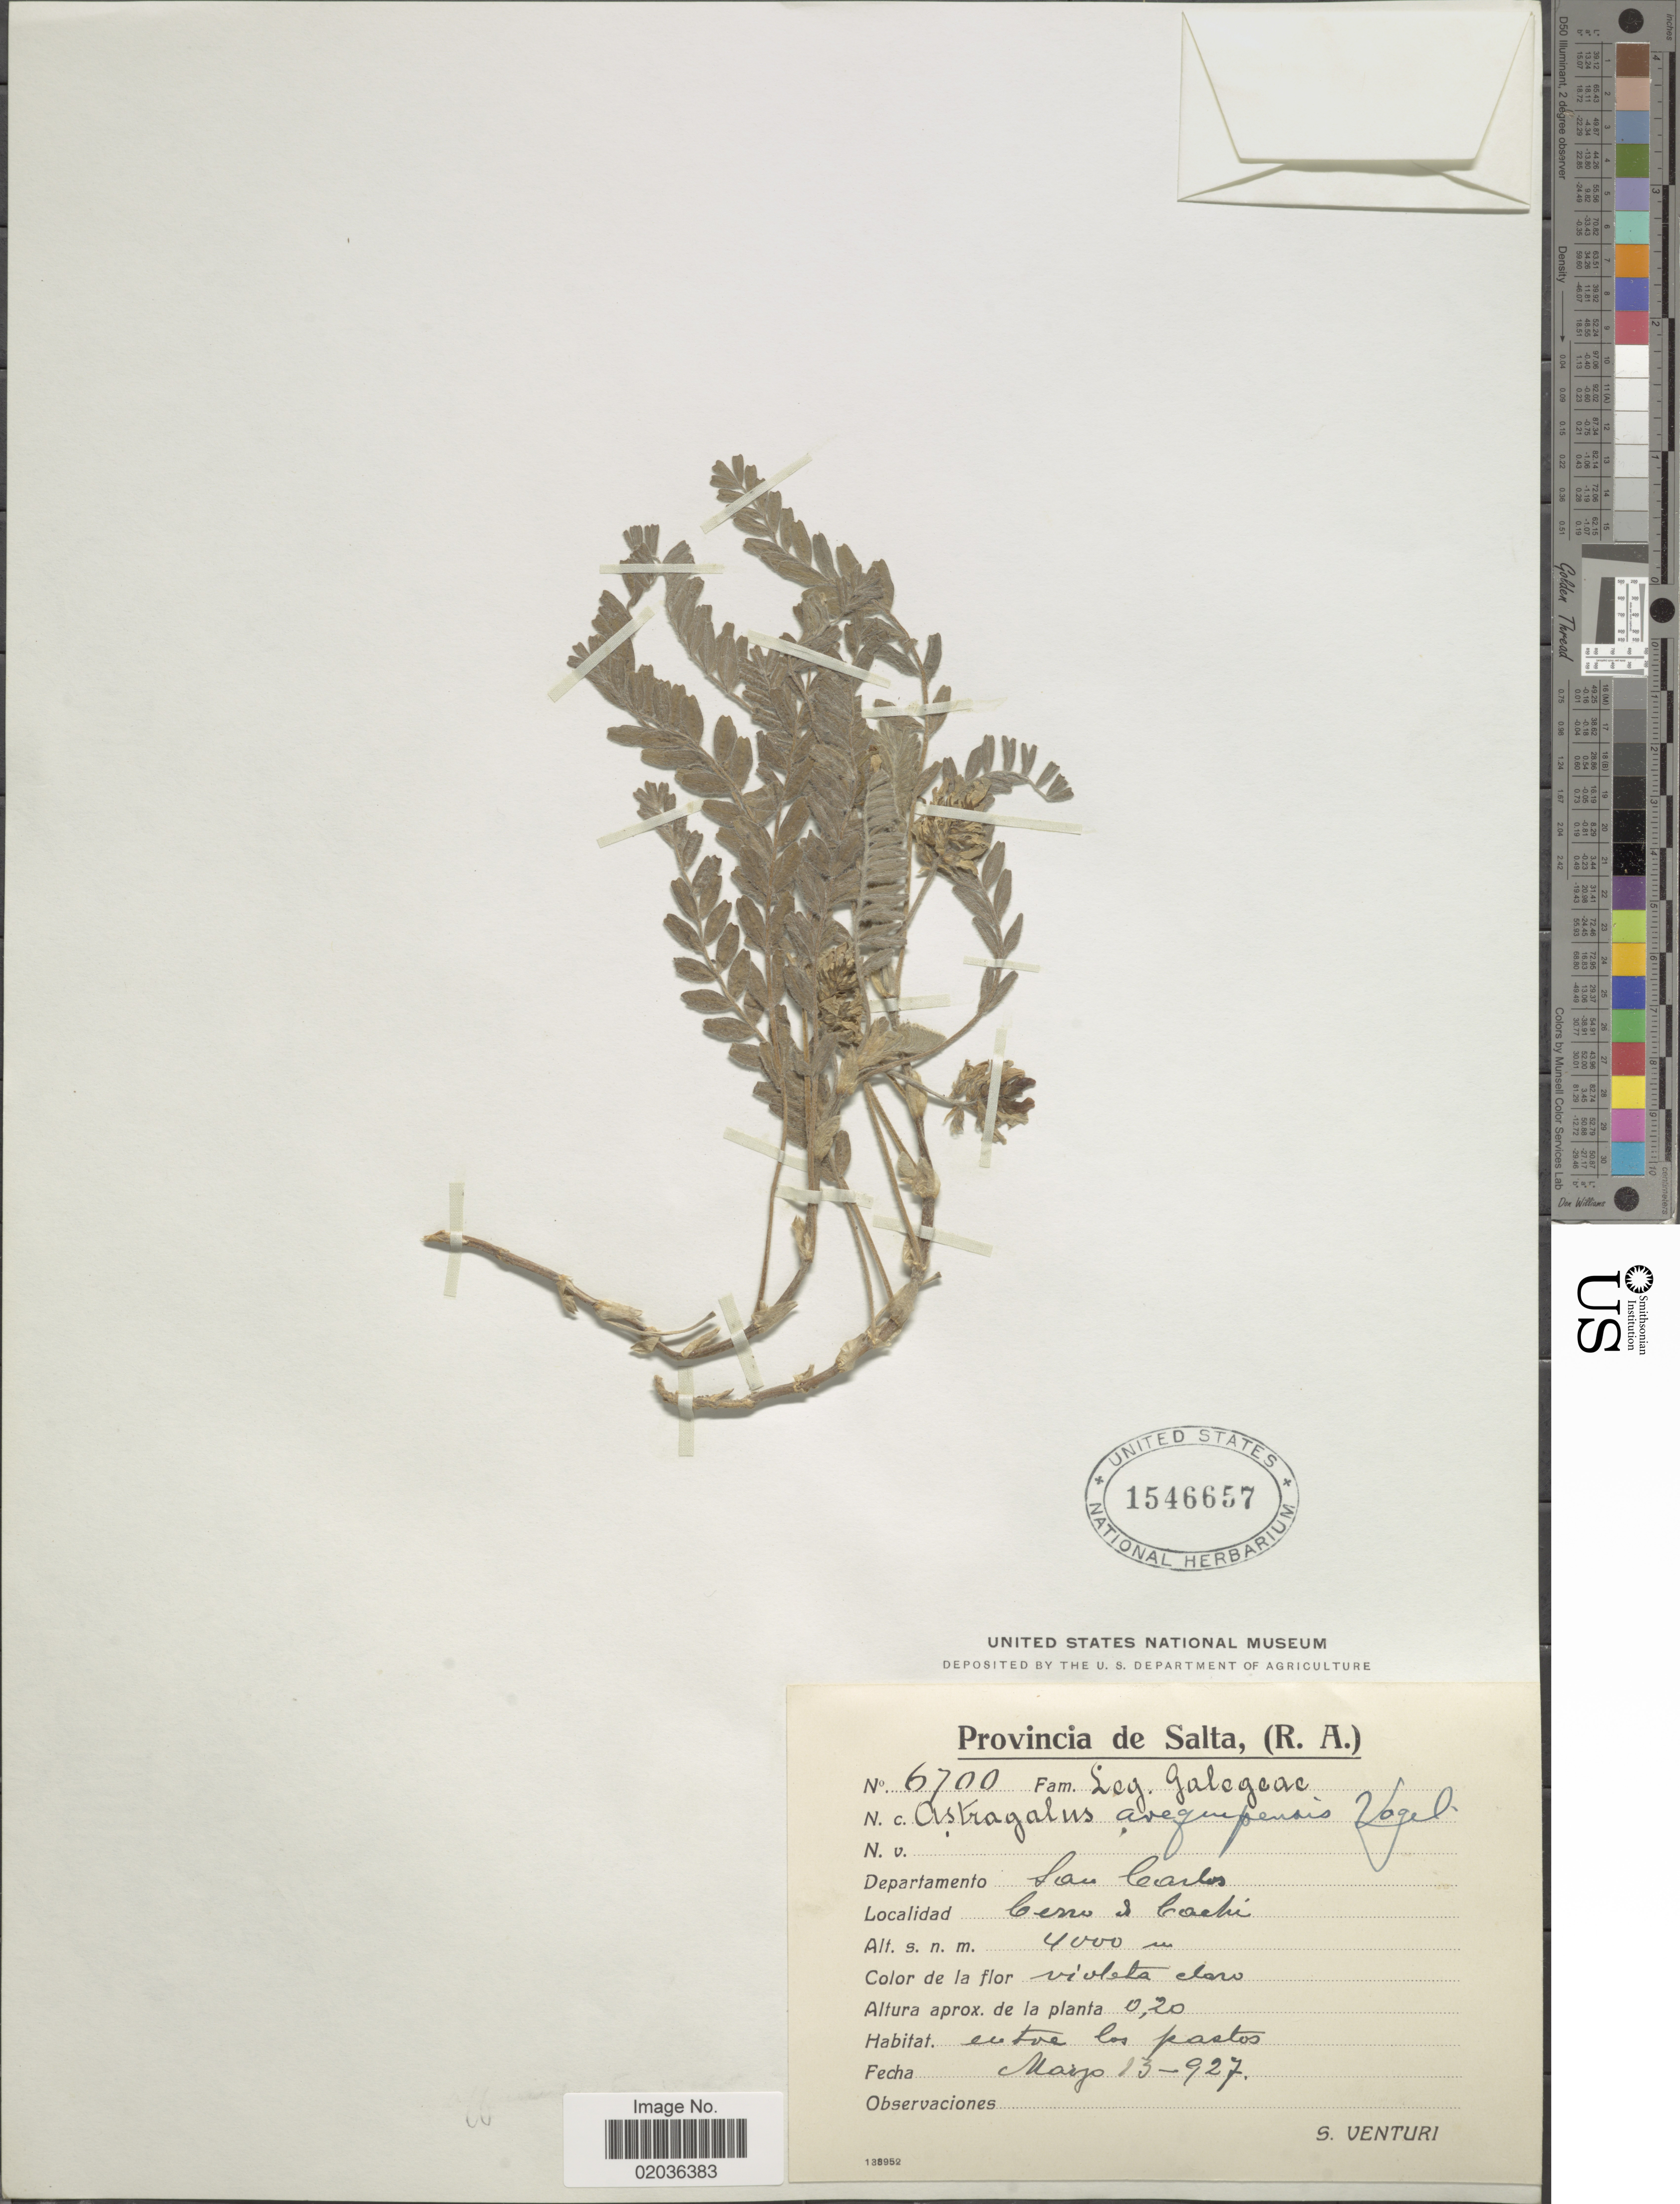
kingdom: Plantae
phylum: Tracheophyta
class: Magnoliopsida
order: Fabales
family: Fabaceae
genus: Astragalus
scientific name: Astragalus arequipensis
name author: Vogel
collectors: S. Venturi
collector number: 6700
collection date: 1927-03-13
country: Argentina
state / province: Salta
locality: Provincia de Salta, (R. A.). Departamento San Carlos. Cerro de Cachi.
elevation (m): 4000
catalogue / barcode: US 1546657